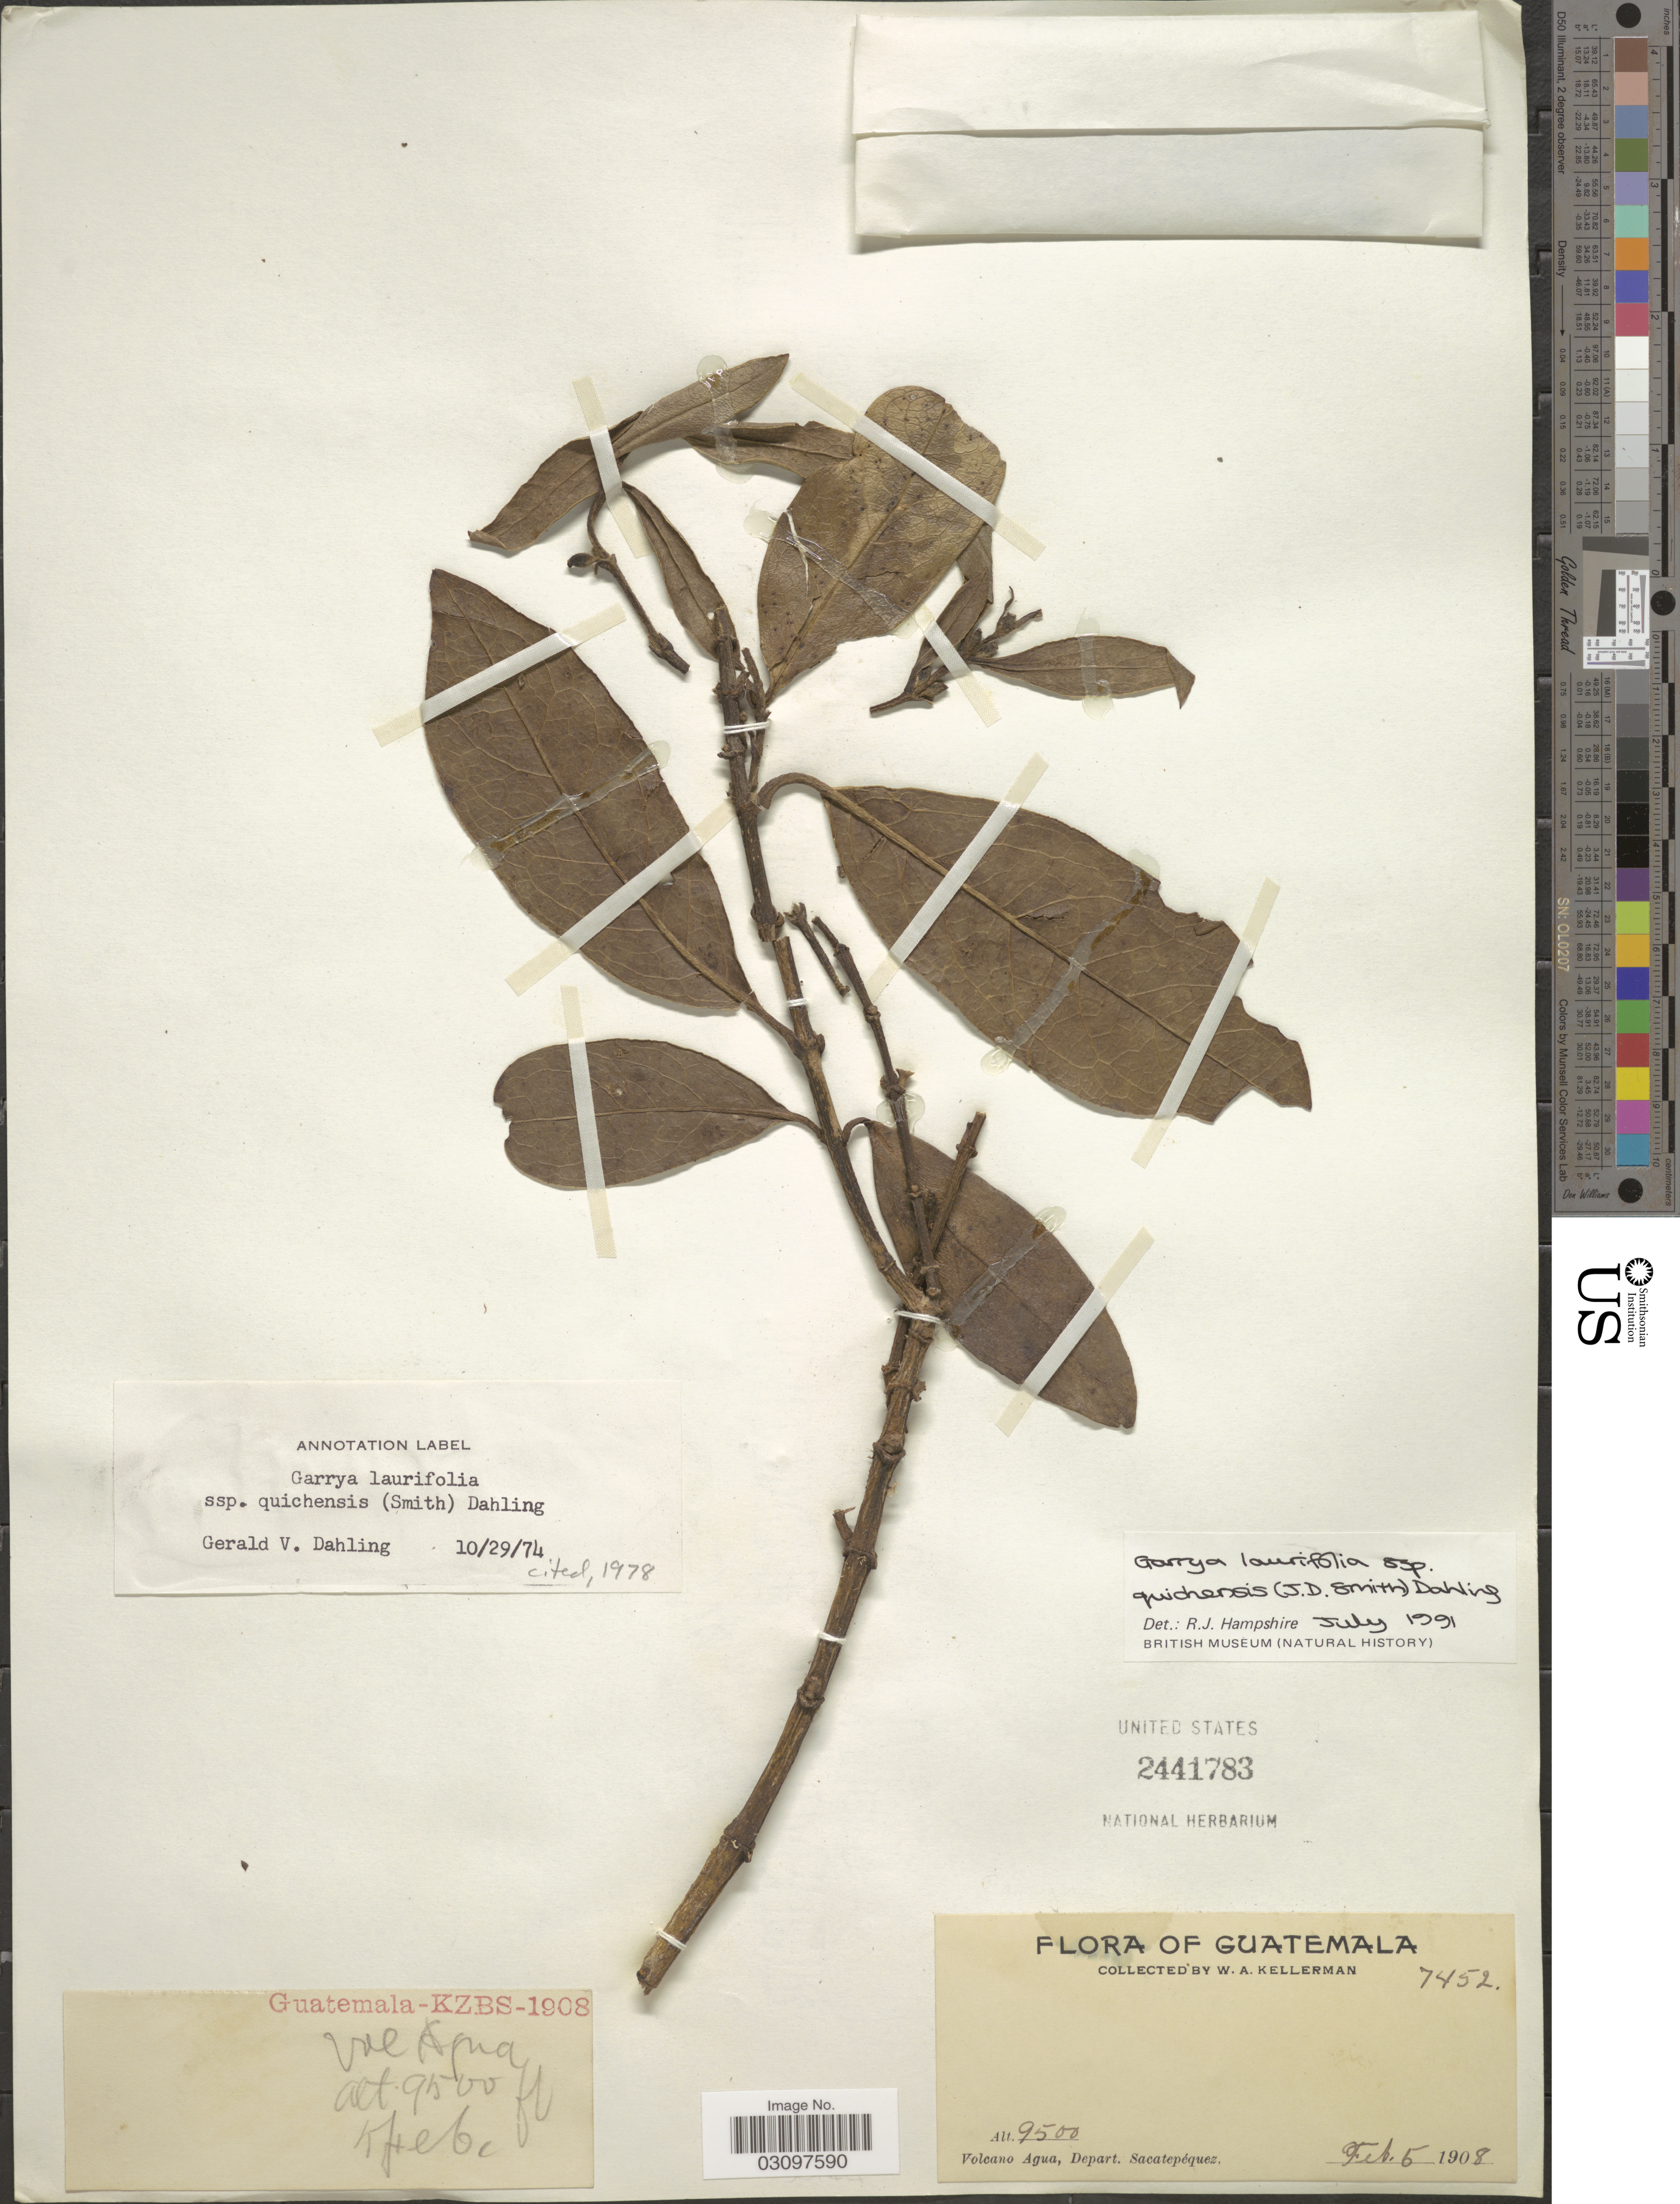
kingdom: Plantae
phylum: Tracheophyta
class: Magnoliopsida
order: Garryales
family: Garryaceae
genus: Garrya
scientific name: Garrya laurifolia subsp. quichensis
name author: (Donn. Sm.) Dahling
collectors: W. Kellerman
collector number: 7452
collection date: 1908-02-05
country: Guatemala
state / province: Sacatepéquez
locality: Volcano Agua, Depart. Sacatepéquez.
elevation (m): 2896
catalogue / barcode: US 2441783